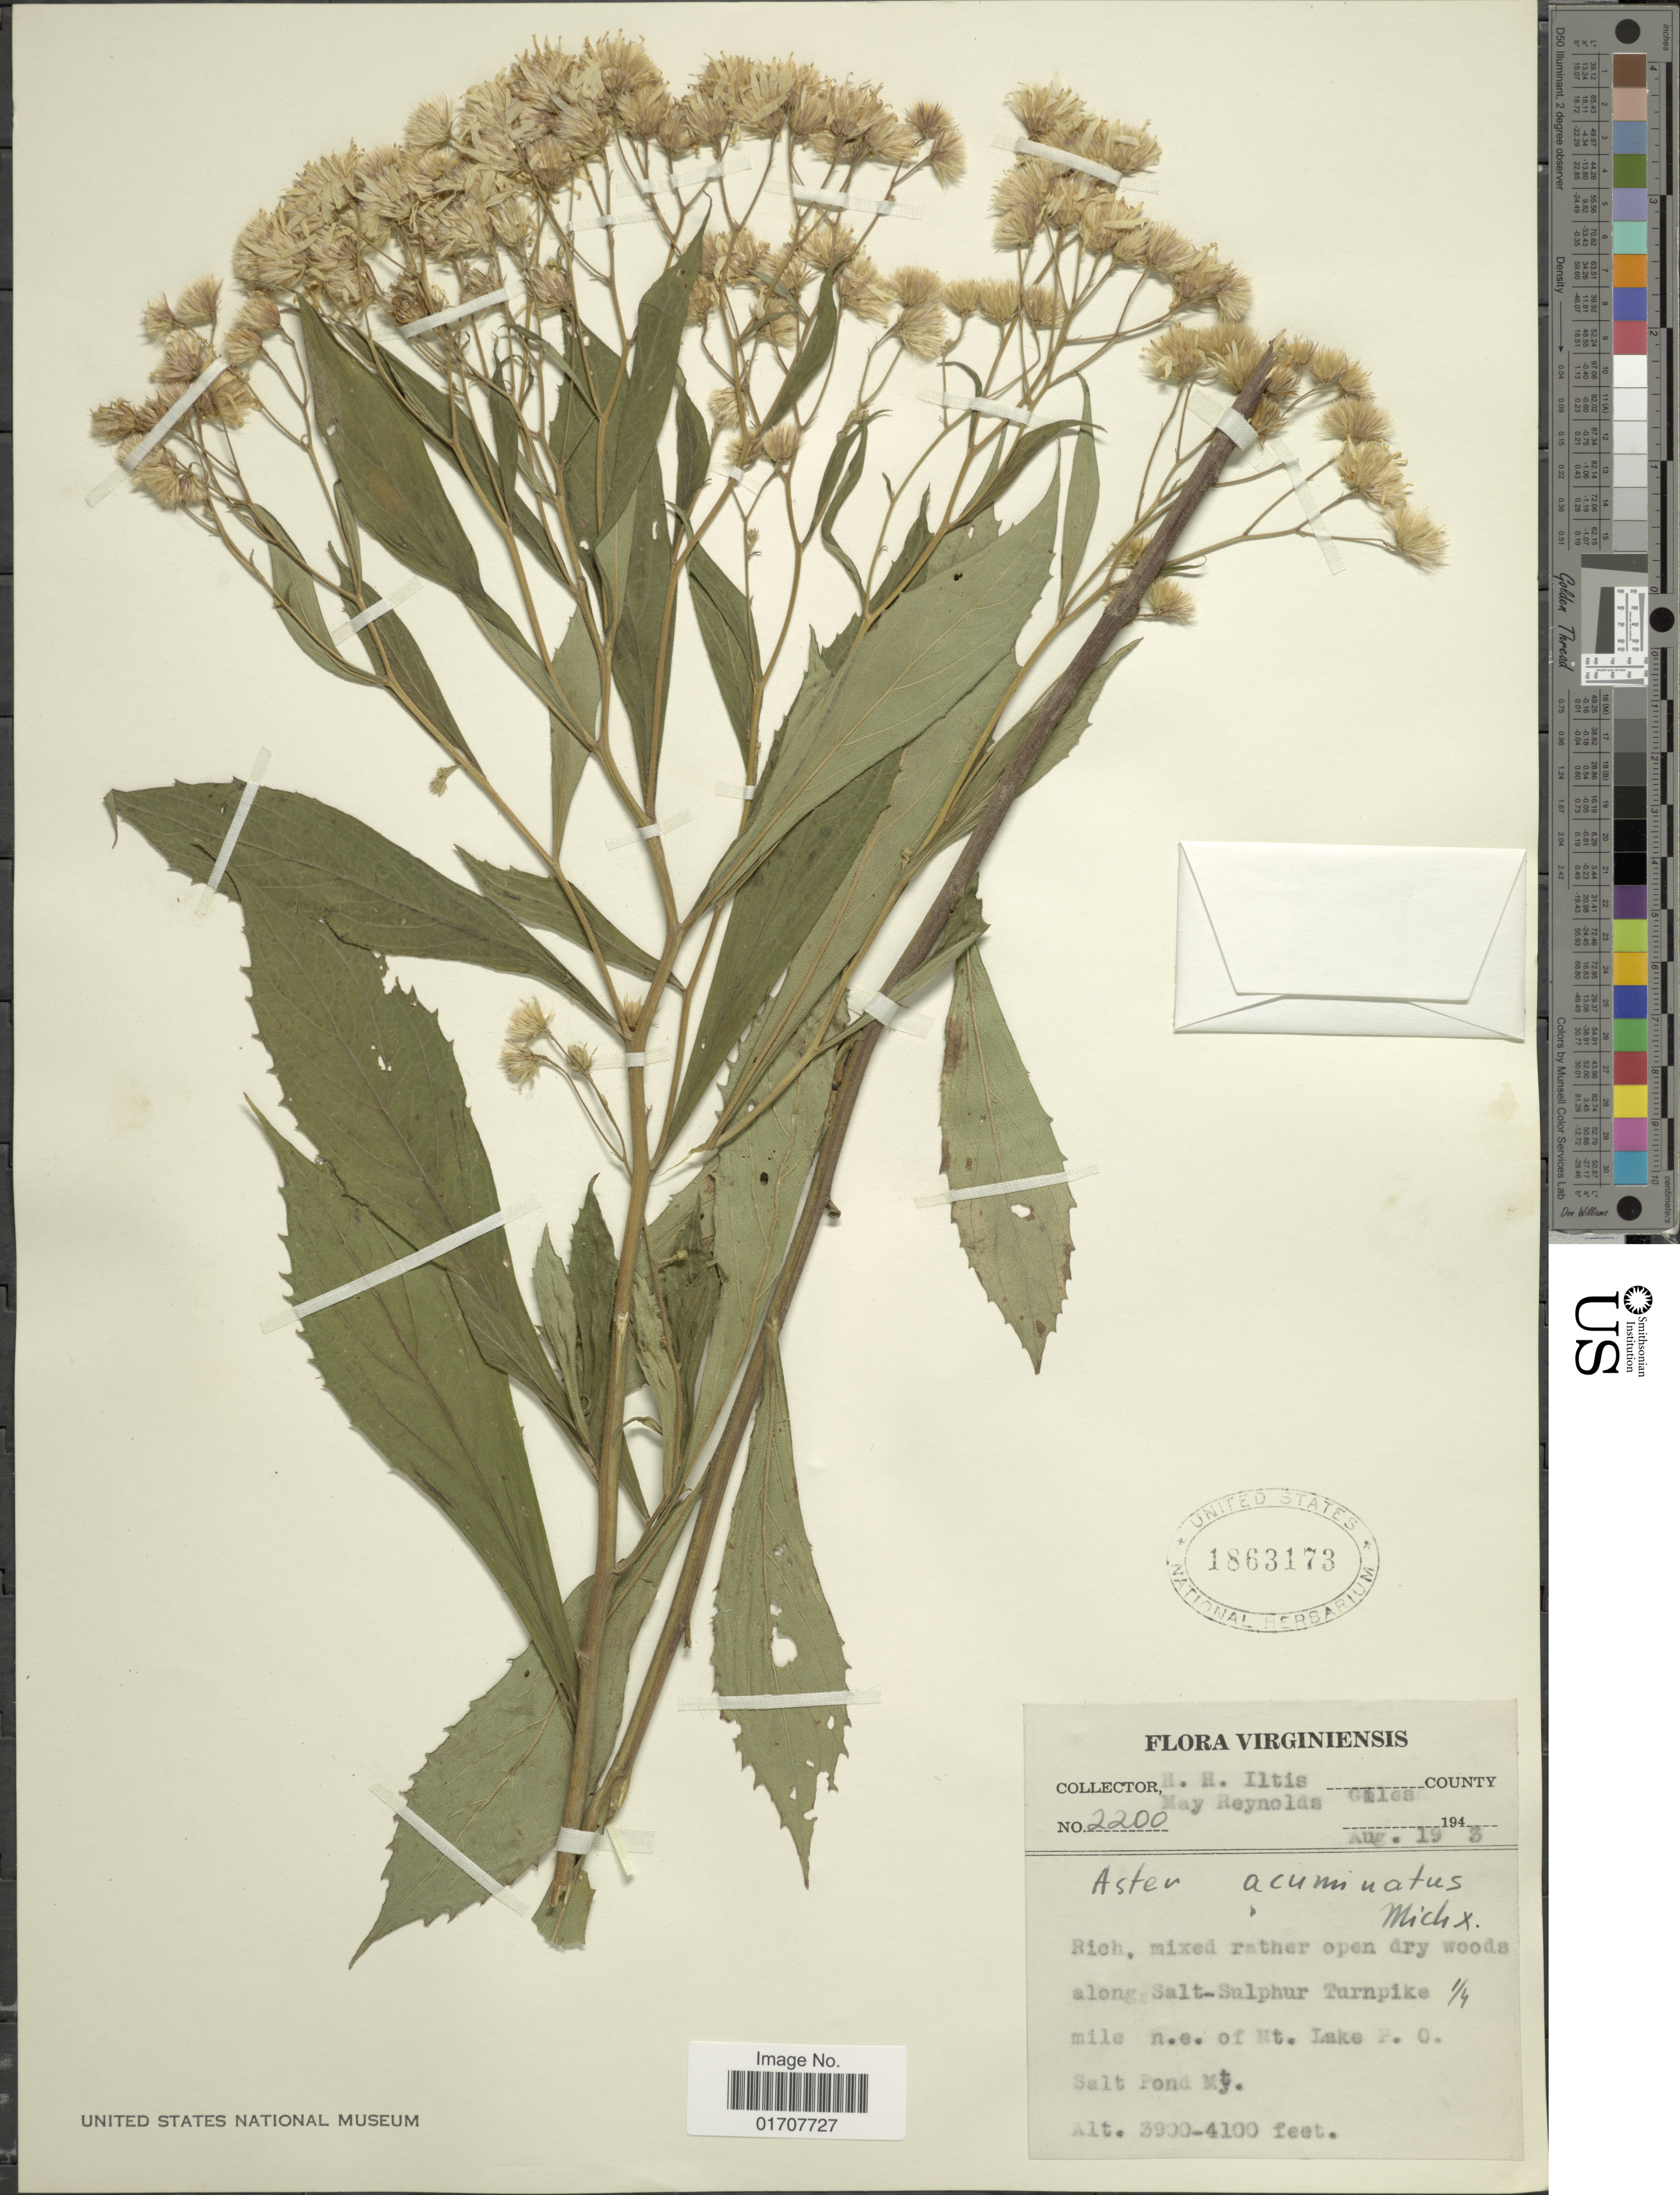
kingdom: Plantae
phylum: Tracheophyta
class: Magnoliopsida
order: Asterales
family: Asteraceae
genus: Oclemena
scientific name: Oclemena acuminata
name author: (Michx.) Greene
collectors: H. H. Iltis & M. Reynolds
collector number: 2200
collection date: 1943-08-19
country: United States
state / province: Virginia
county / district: Giles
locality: Along, Salt-Sulphur Turnpike ¼ mile NE of Mt. Lake P.O., Salt Pond My.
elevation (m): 1189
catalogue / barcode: US 1863173